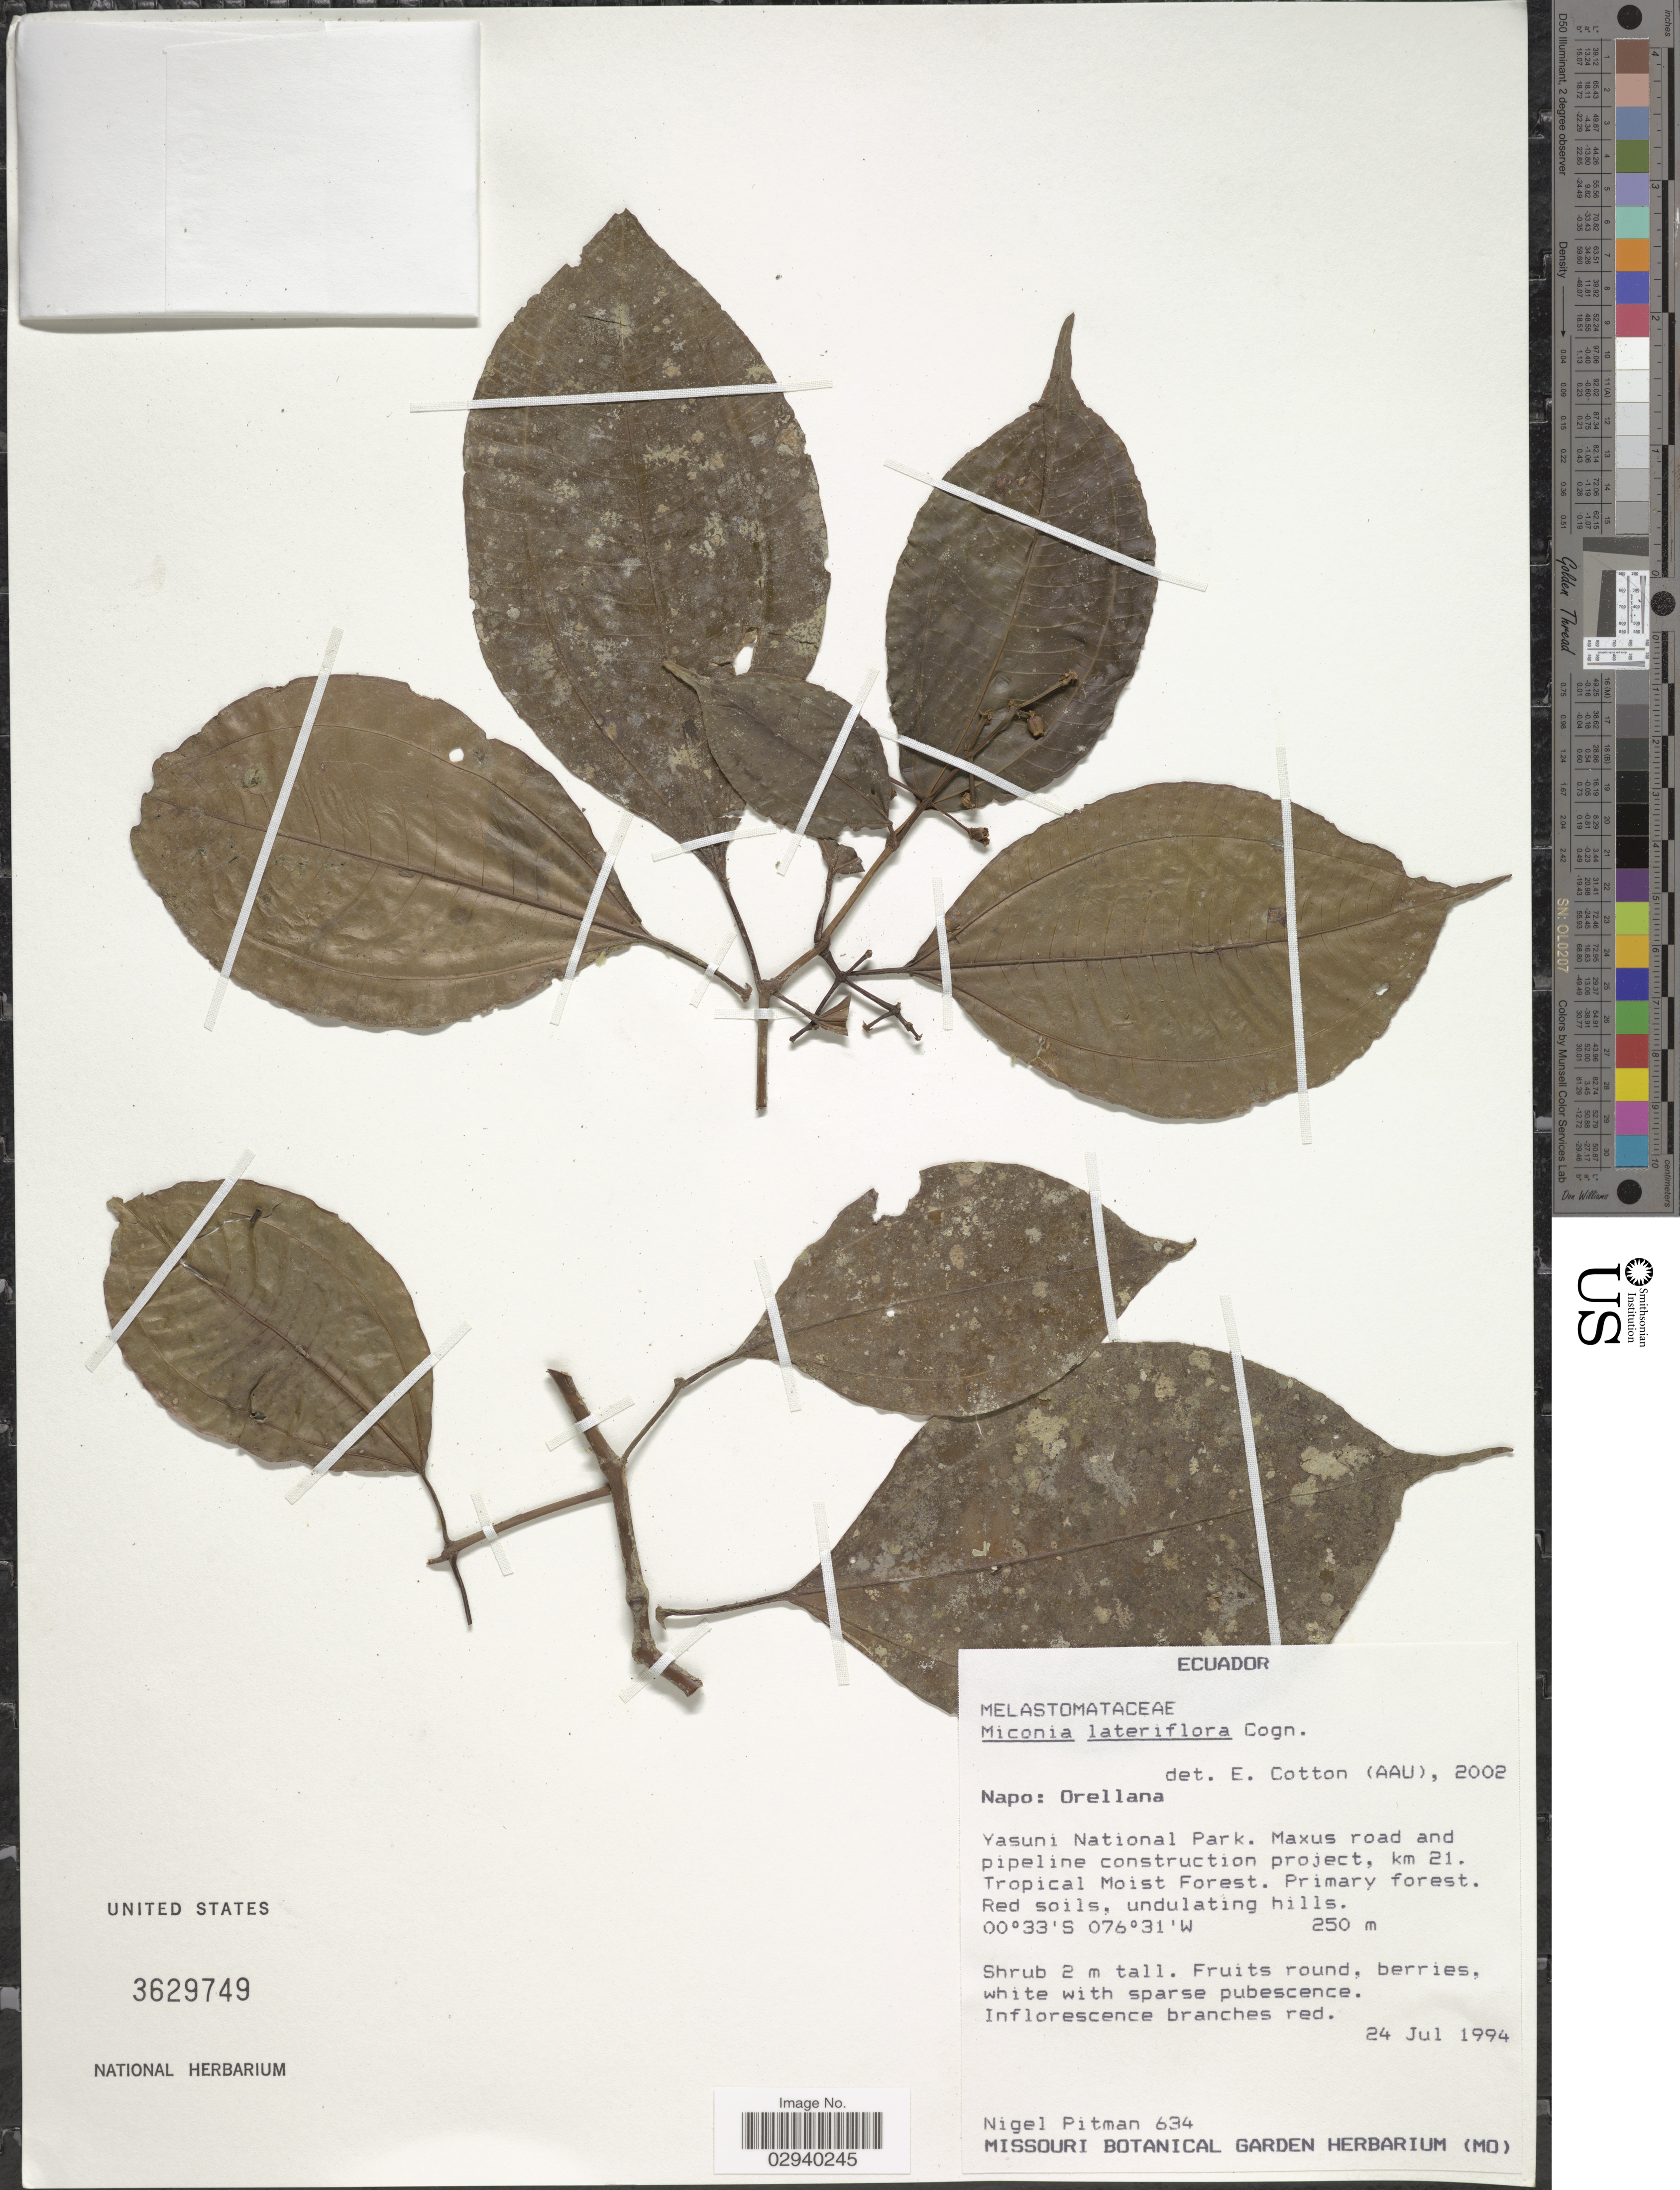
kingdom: Plantae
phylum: Tracheophyta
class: Magnoliopsida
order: Myrtales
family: Melastomataceae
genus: Miconia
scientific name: Miconia lateriflora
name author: Cogn.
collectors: N. Pitman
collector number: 634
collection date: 1994-07-24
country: Ecuador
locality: Napo: Orellana. Yasuni National Park. Maxus road and pipeline construction project, km 21.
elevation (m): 250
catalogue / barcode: US 3629749